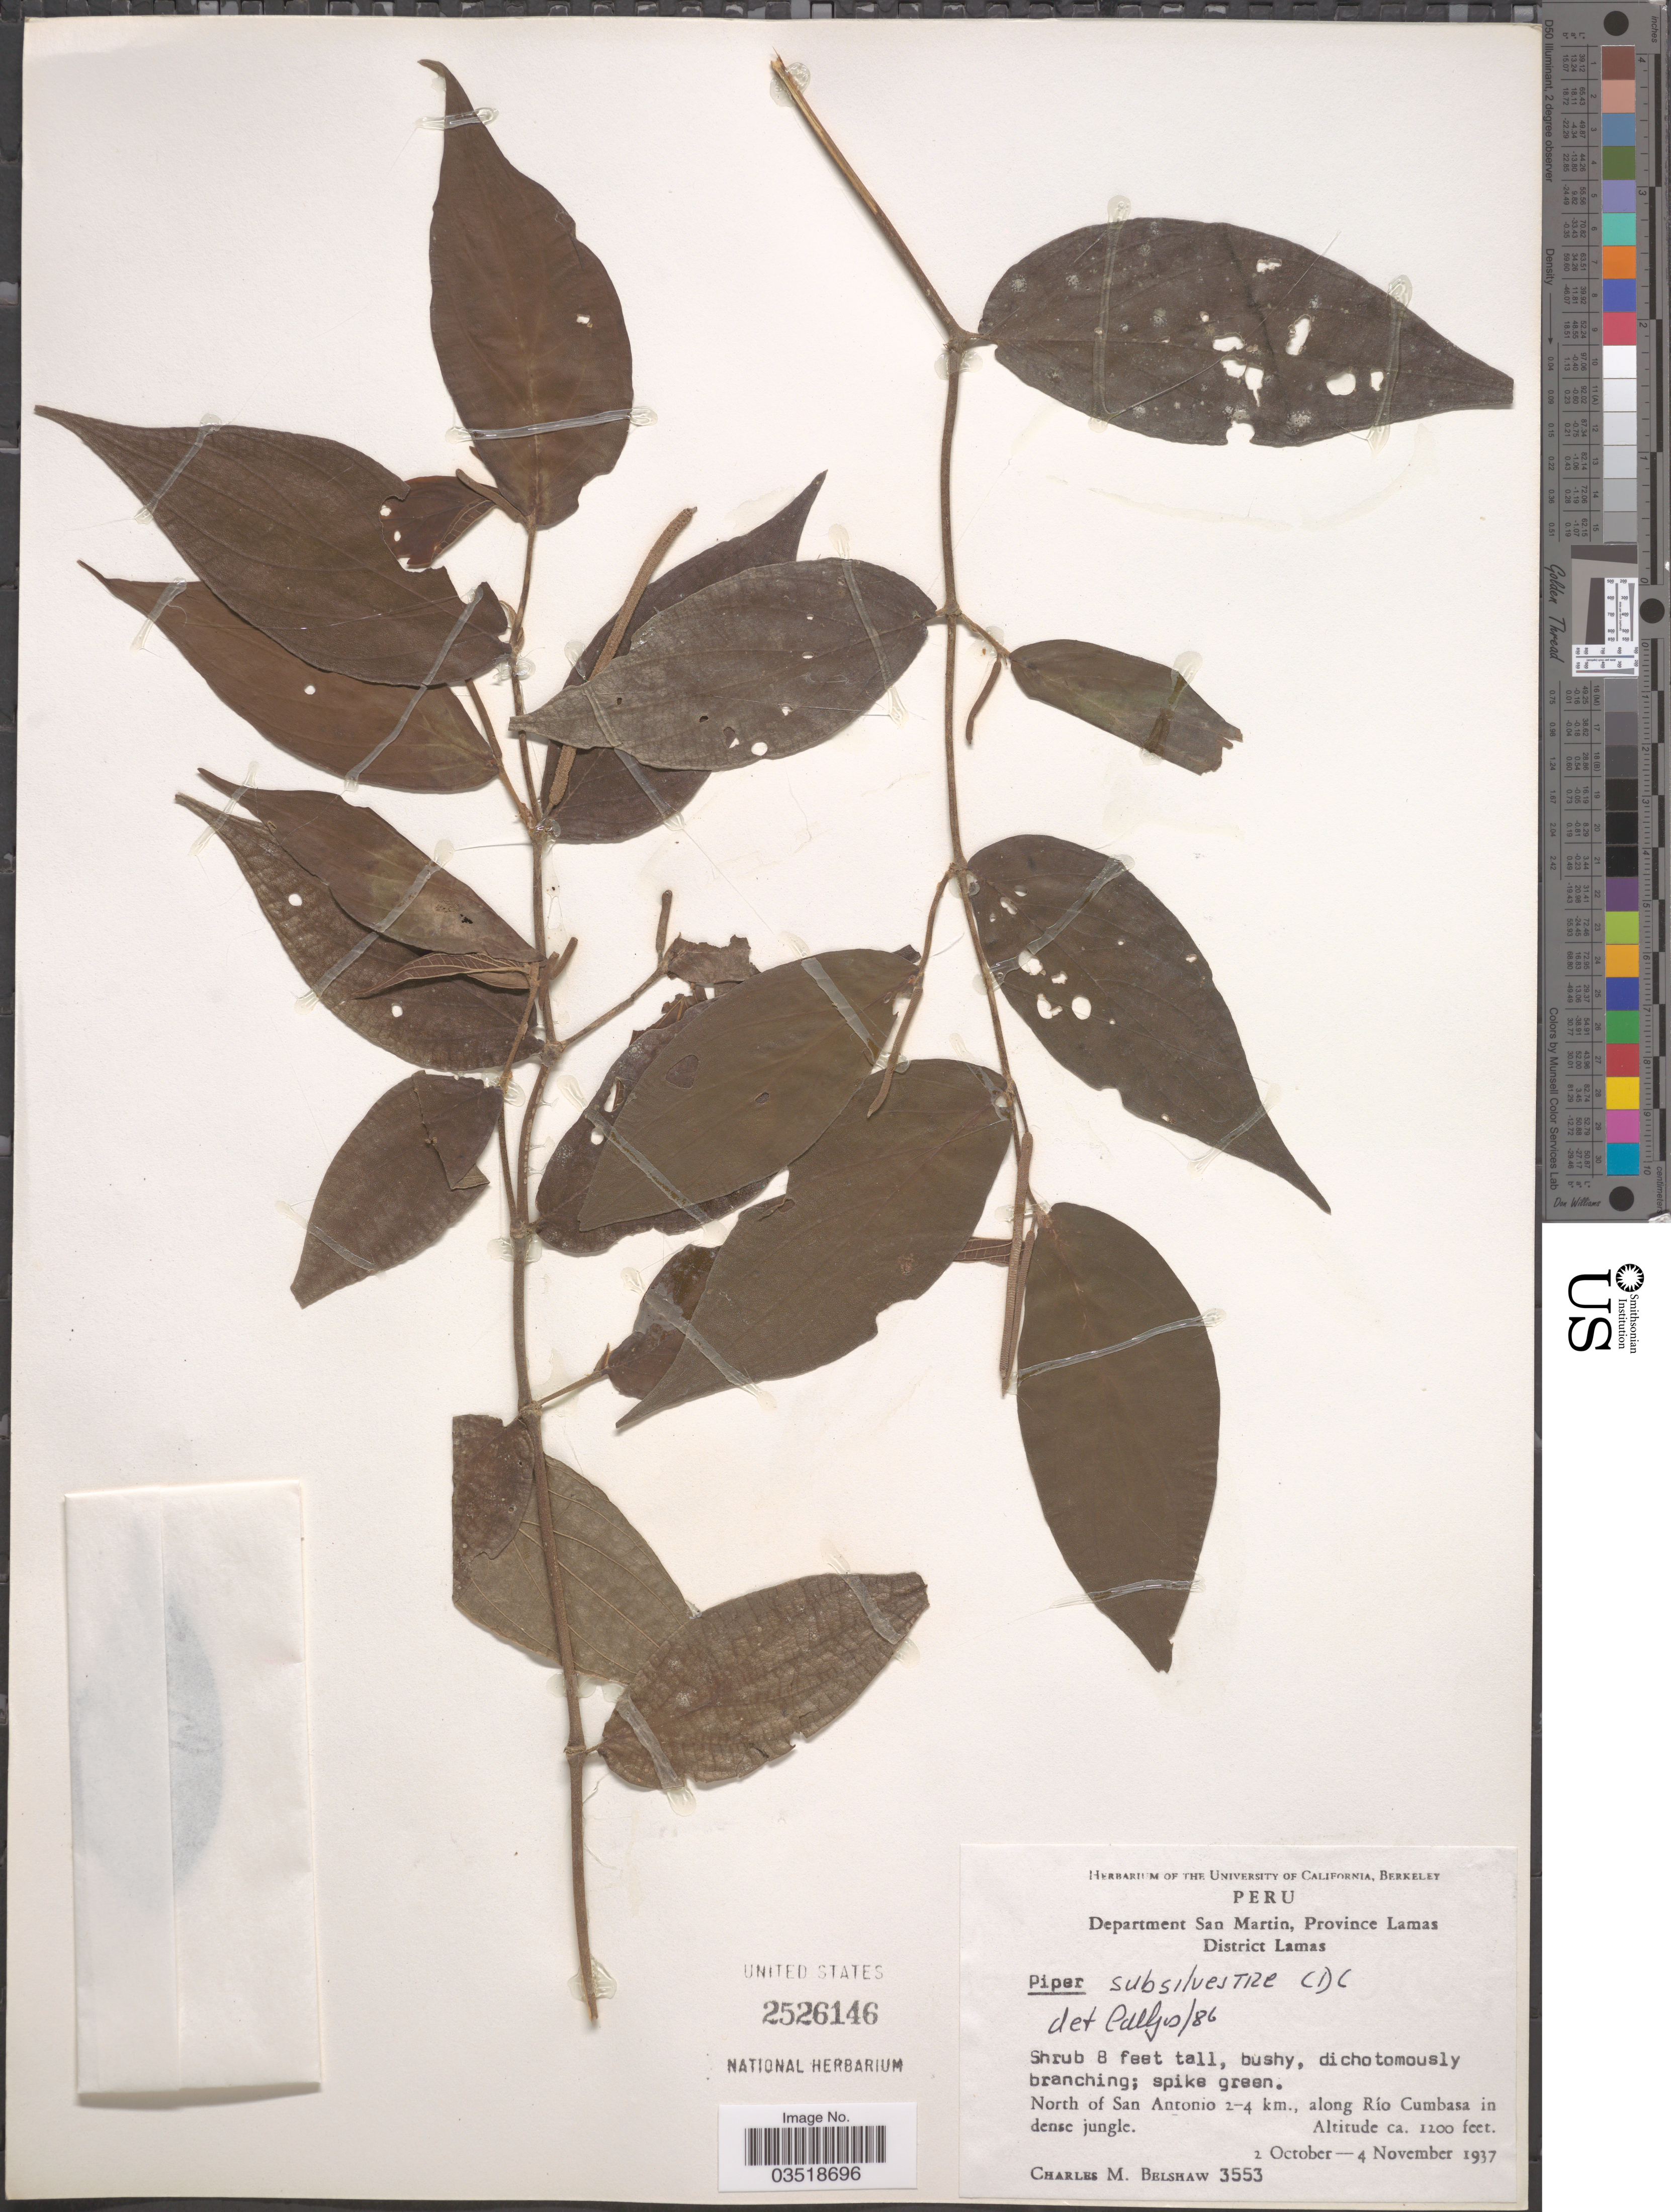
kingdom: Plantae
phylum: Tracheophyta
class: Magnoliopsida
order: Piperales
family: Piperaceae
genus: Piper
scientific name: Piper subsilvestre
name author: C. DC.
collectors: C. Shaw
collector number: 3553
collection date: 1937-10-02/1937-11-04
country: Peru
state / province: San Martín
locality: Department San Martin, Province Lamas. District Lamas. North of San Antonio 2-4 km., along Río Cumbasa in dense jungle.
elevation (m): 366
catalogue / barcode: US 2526146